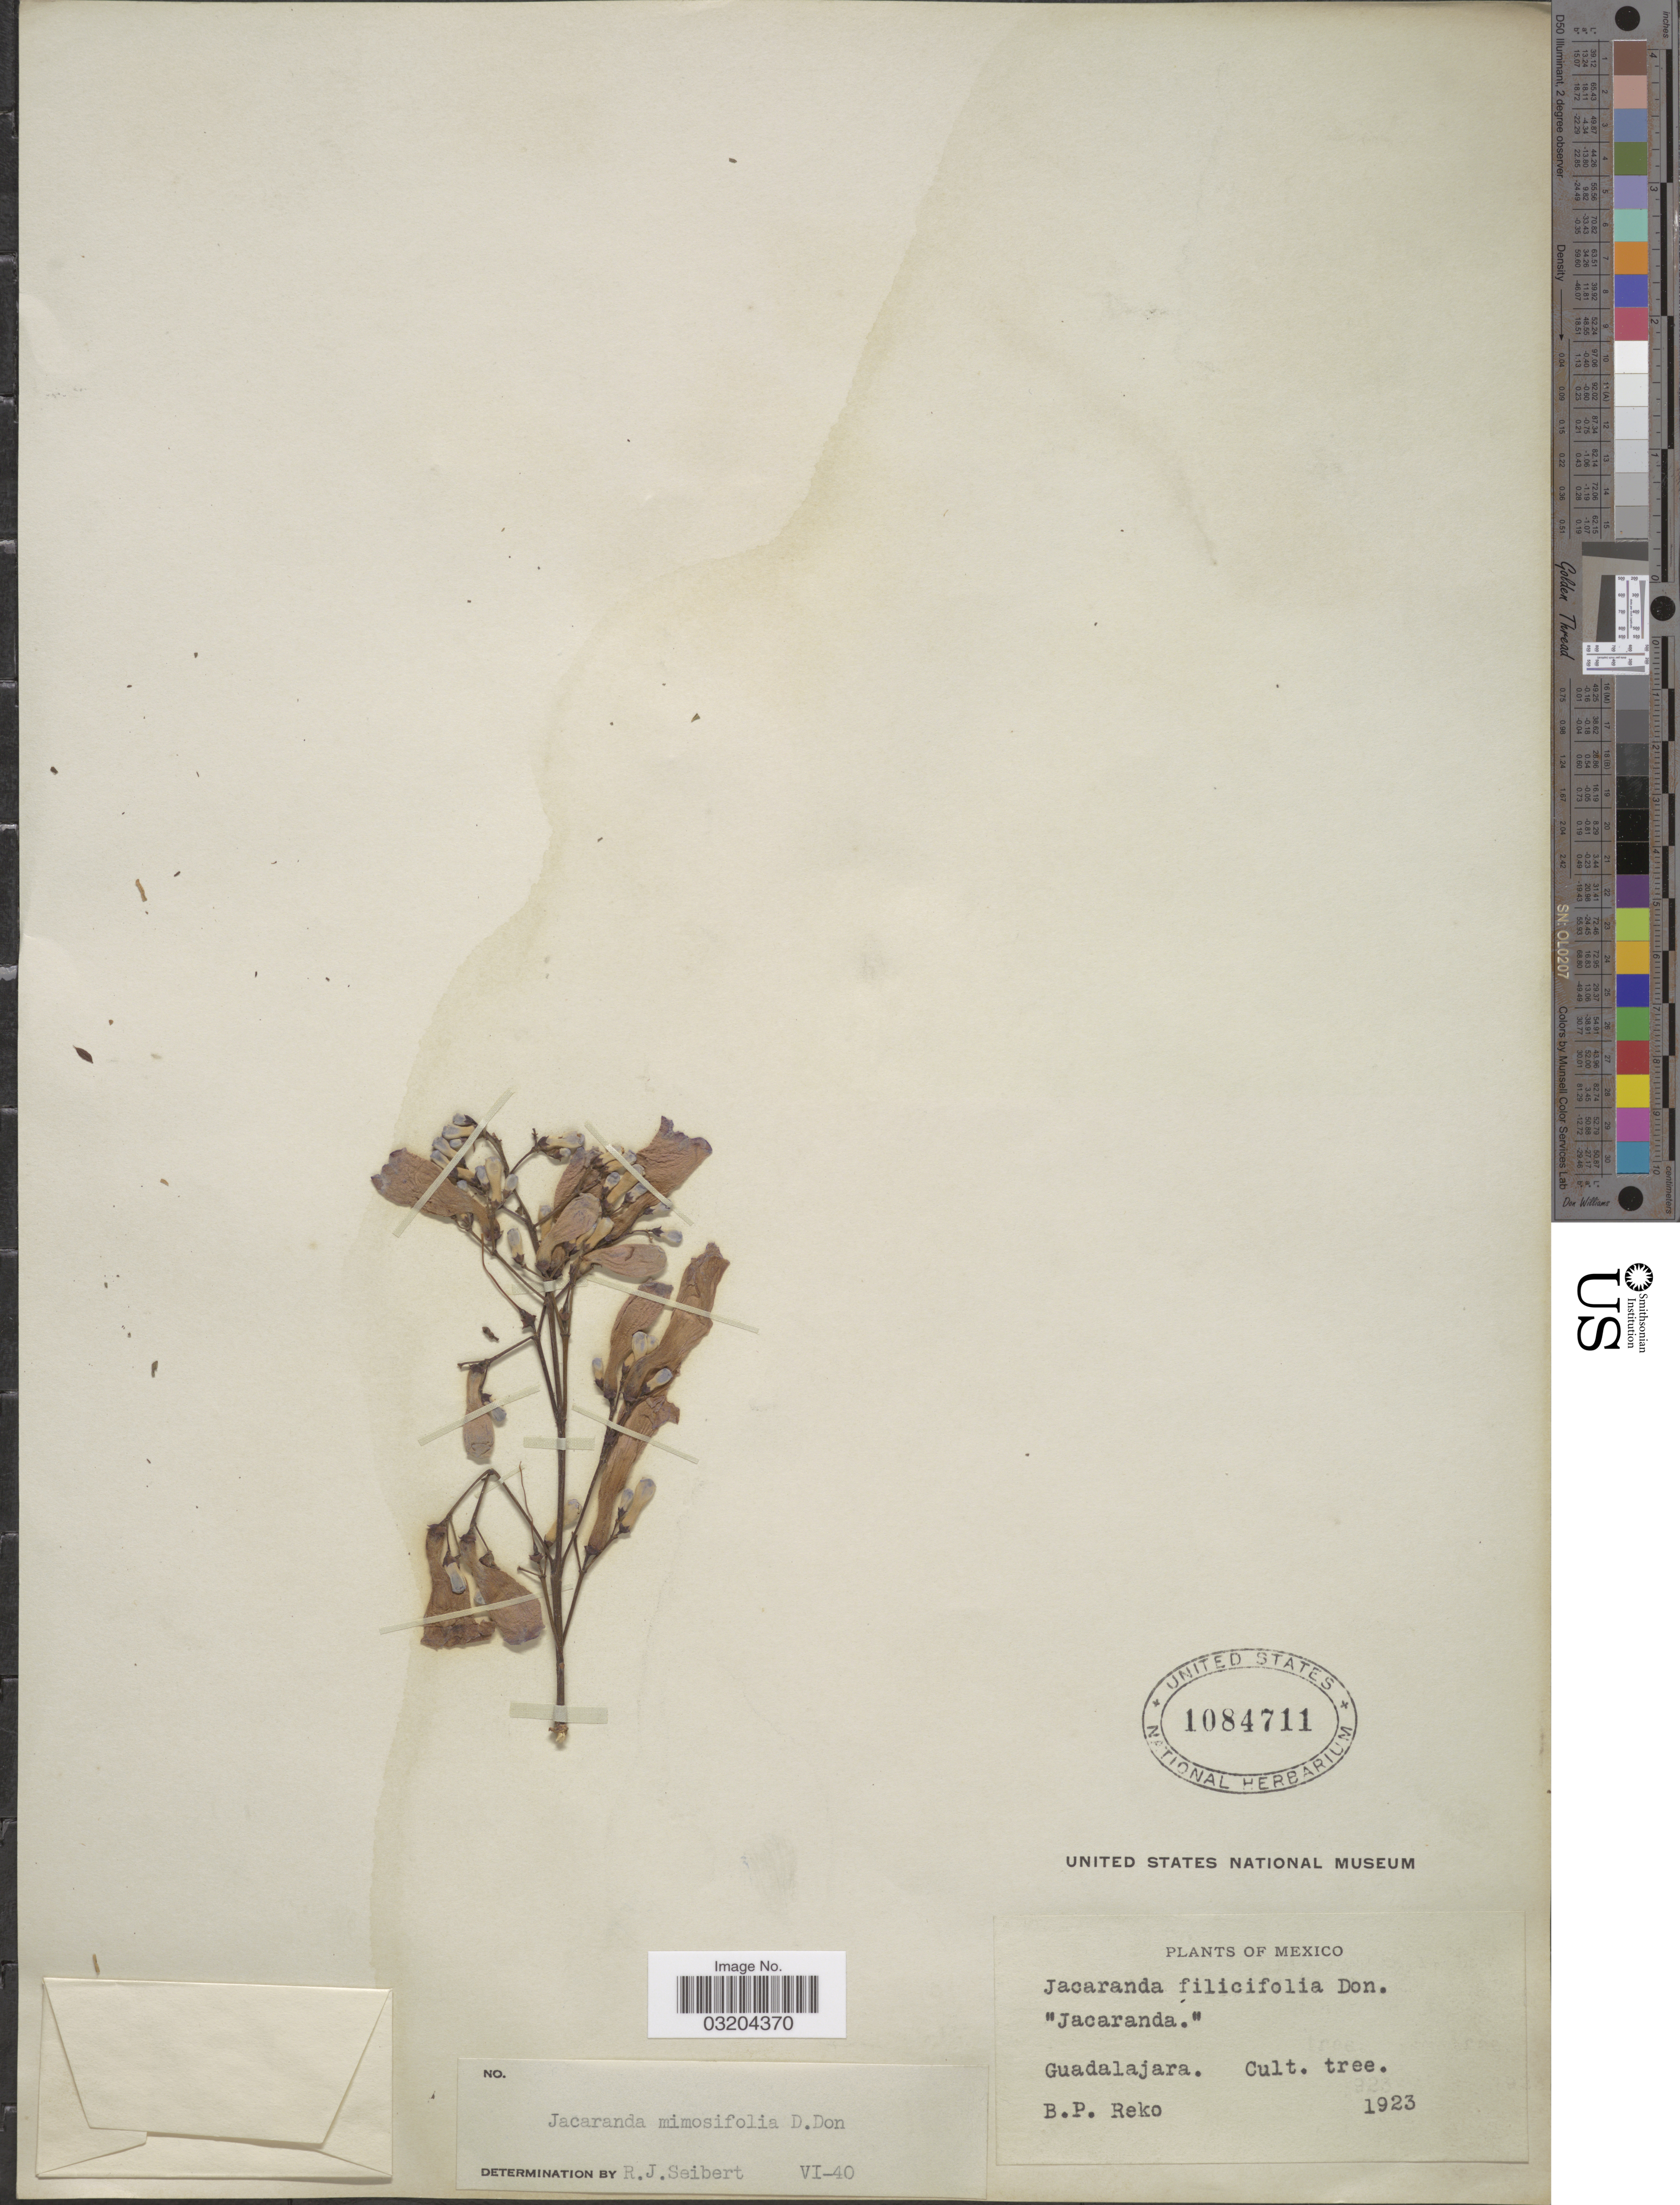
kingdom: Plantae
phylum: Tracheophyta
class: Magnoliopsida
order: Lamiales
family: Bignoniaceae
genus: Jacaranda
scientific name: Jacaranda mimosifolia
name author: D. Don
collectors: B. P. Reko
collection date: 1923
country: Mexico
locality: Guadalajara.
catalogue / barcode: US 1084711